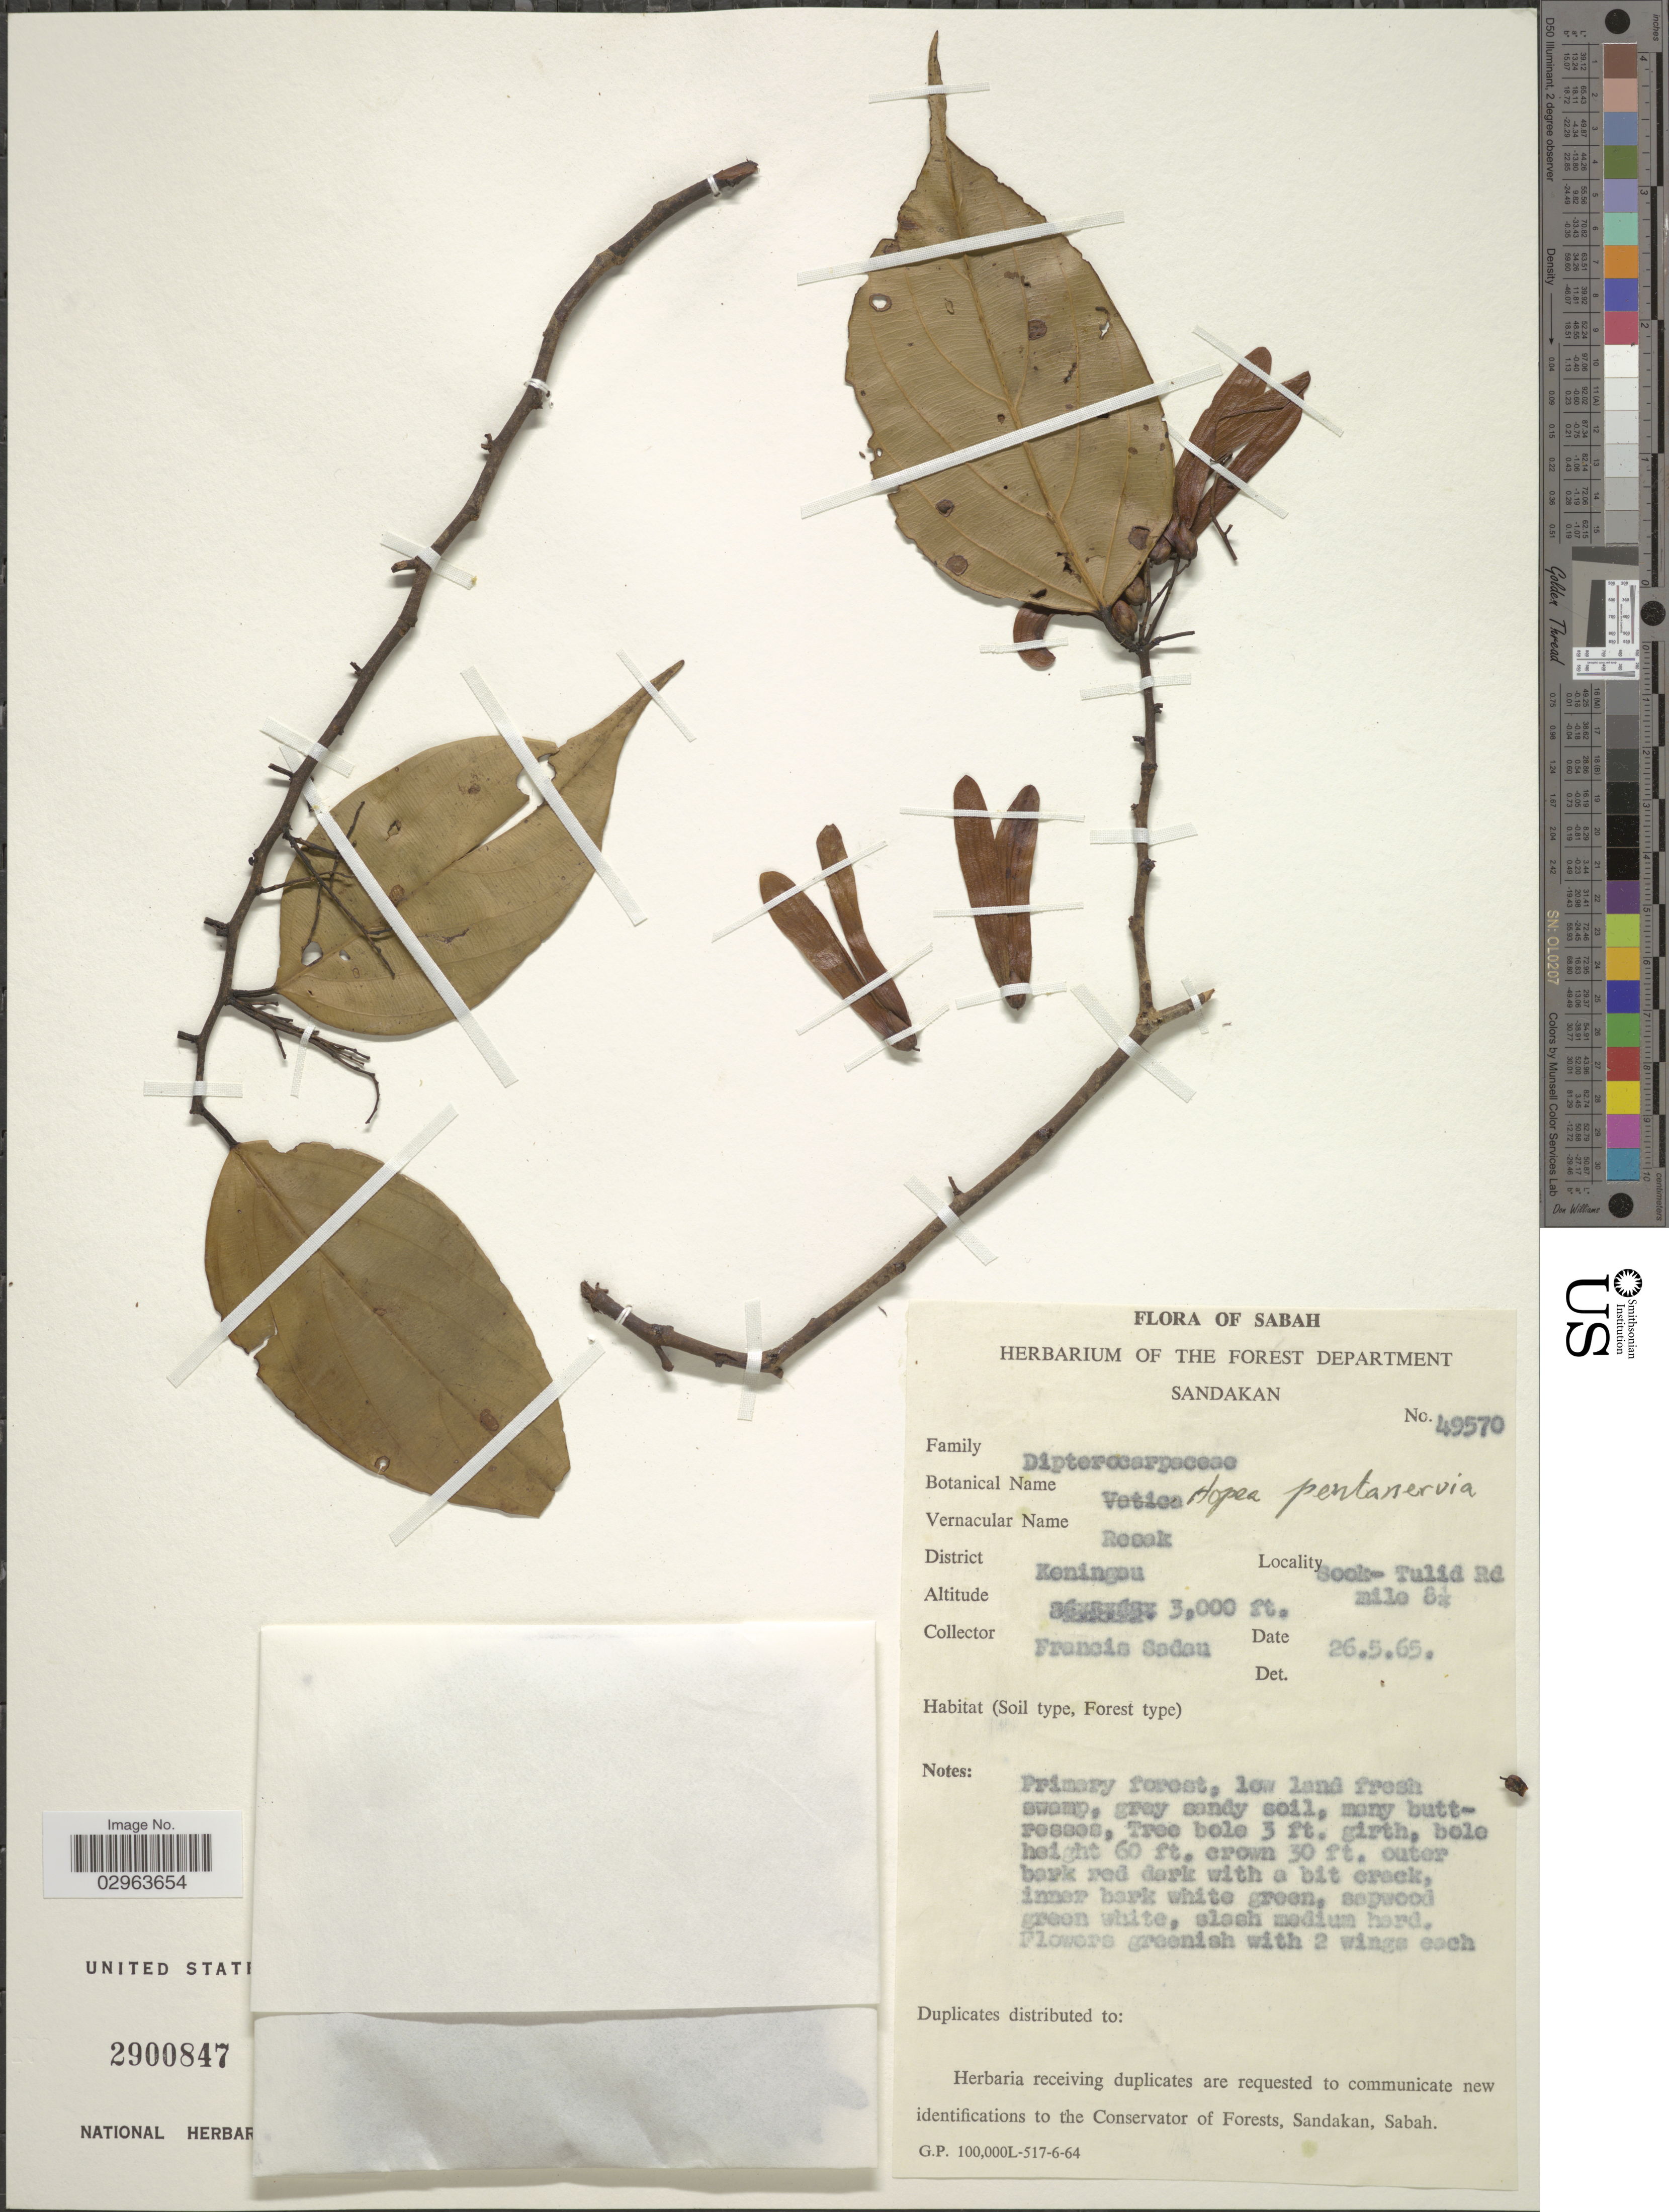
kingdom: Plantae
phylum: Tracheophyta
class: Magnoliopsida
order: Malvales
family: Dipterocarpaceae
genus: Hopea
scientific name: Hopea pentanervia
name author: Symington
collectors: F. Sadau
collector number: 49570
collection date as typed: Transcribed d/m/y: 26/5/65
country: Malaysia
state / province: Sabah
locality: District Keningau Sook-Tulid Rd mile 8¼.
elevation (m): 914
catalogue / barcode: US 2900847